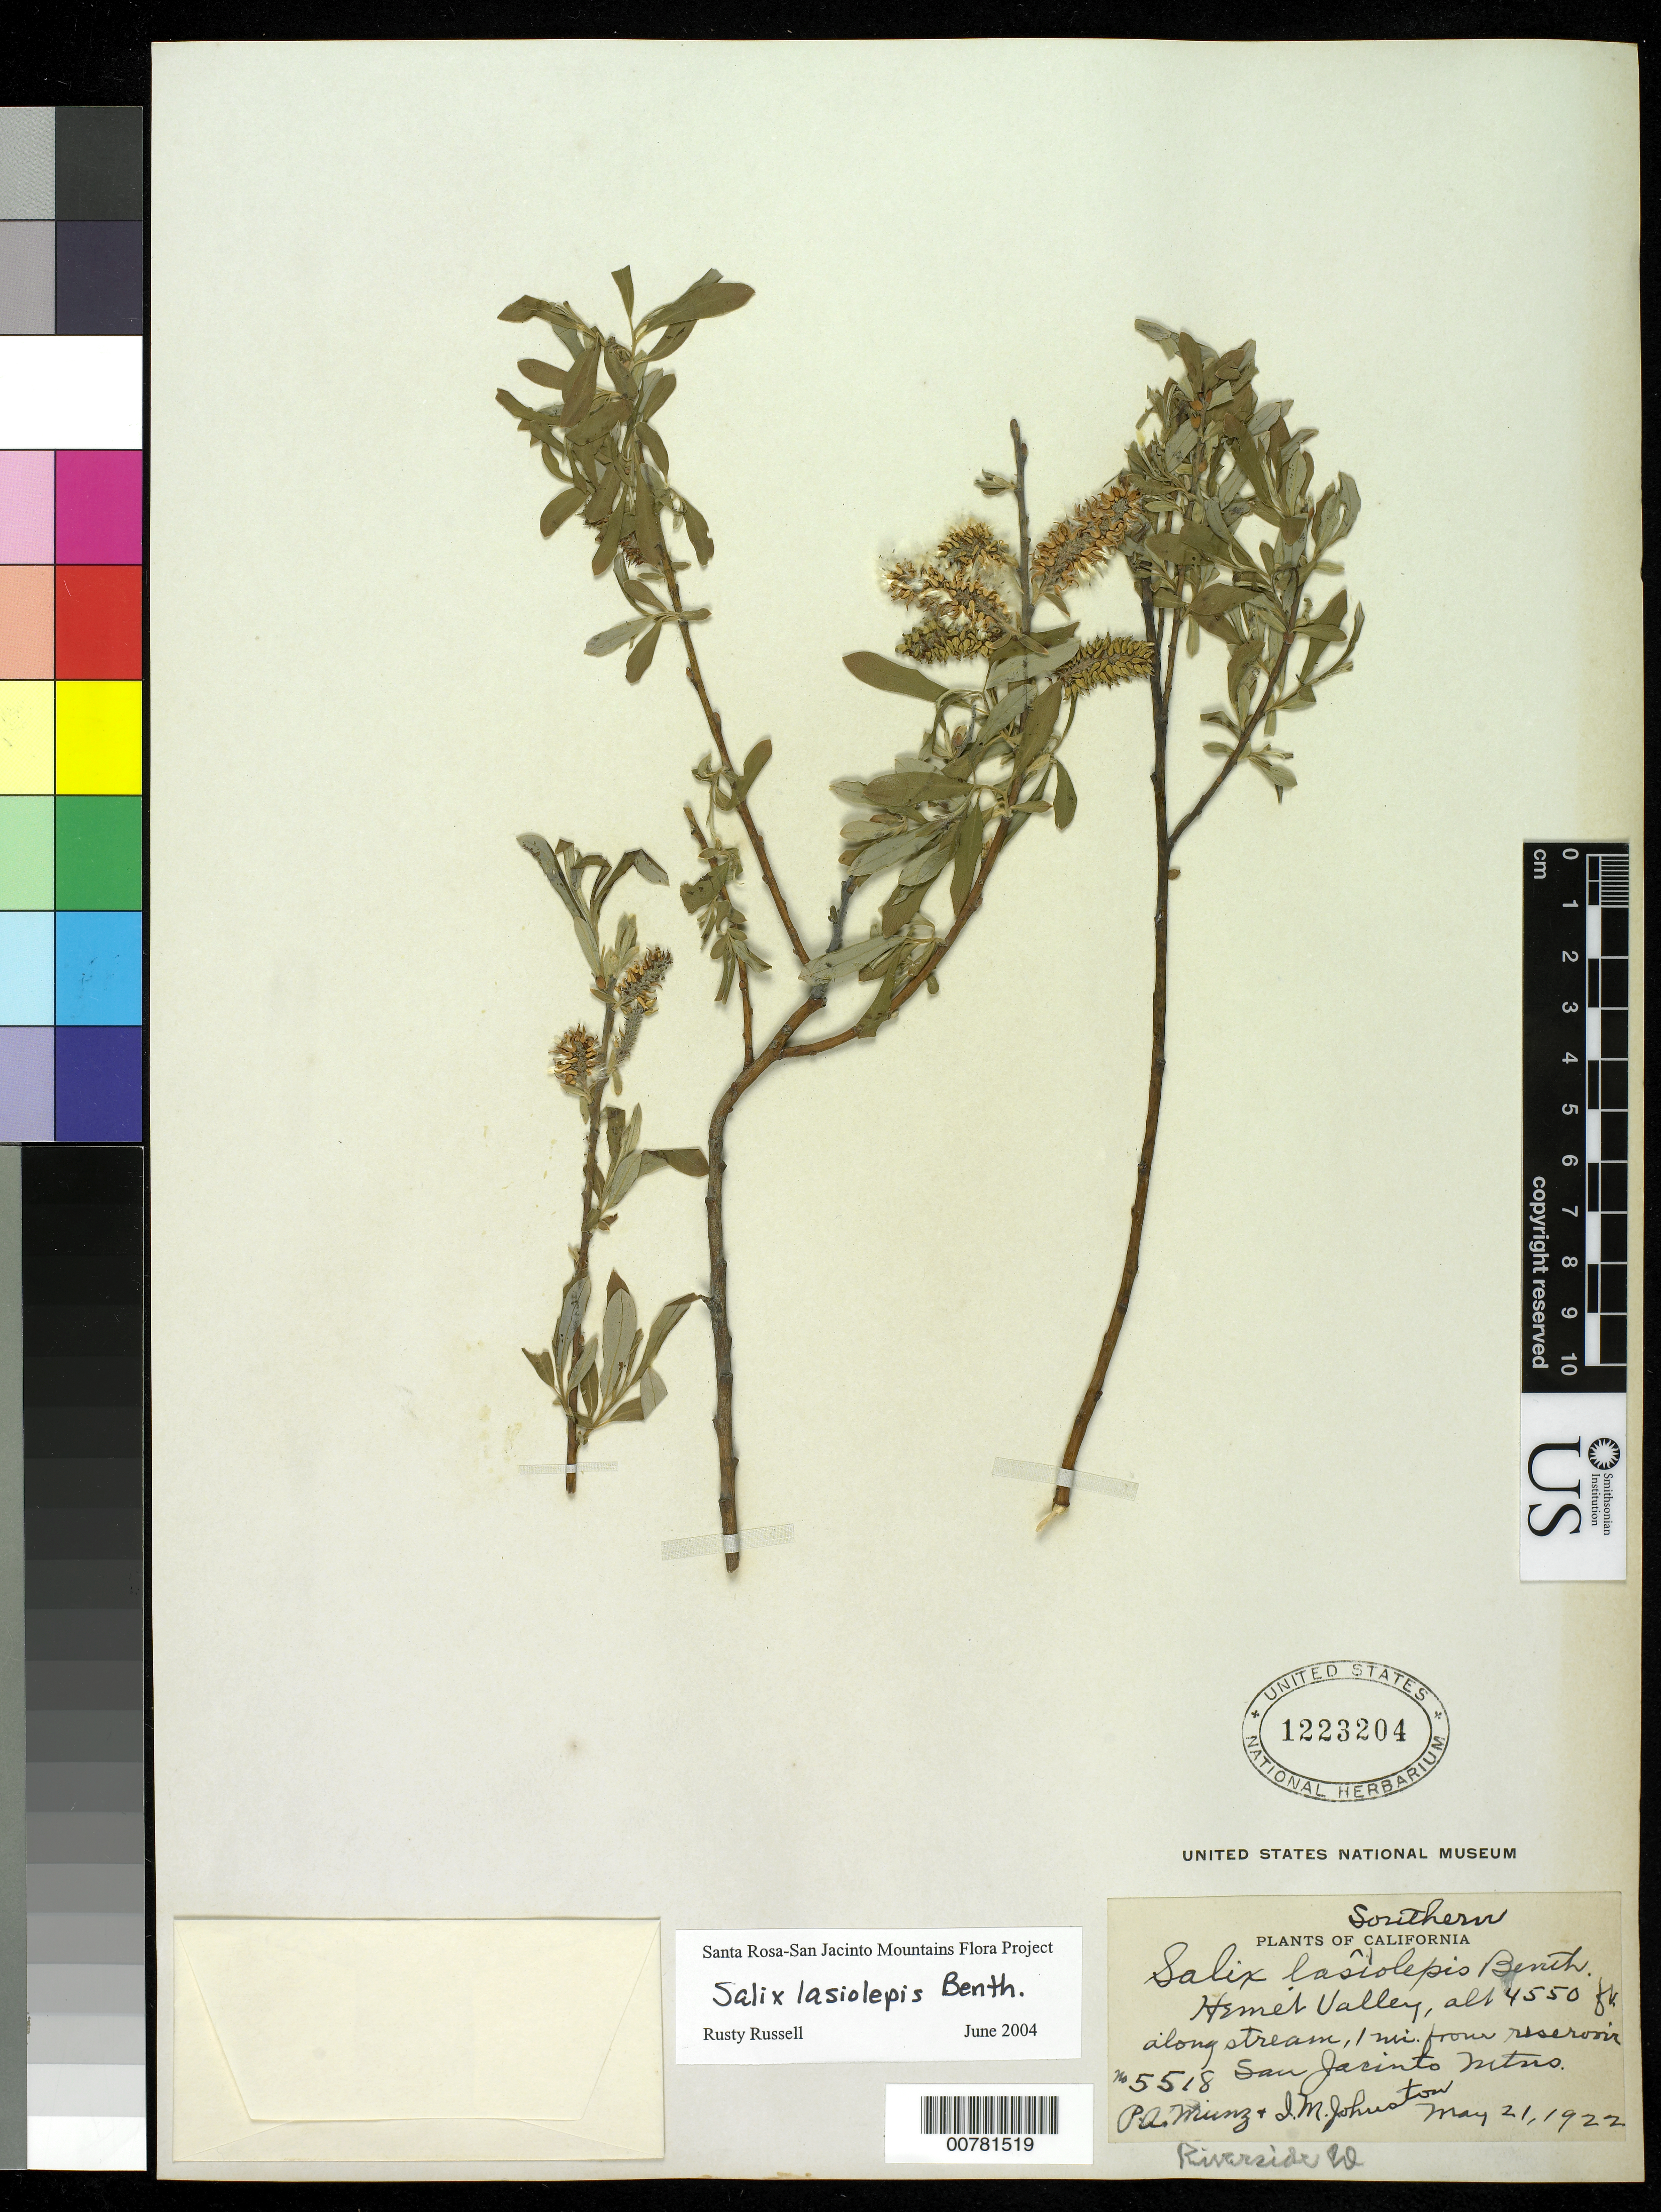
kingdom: Plantae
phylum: Tracheophyta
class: Magnoliopsida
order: Malpighiales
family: Salicaceae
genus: Salix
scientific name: Salix lasiolepis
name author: Benth.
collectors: P. A. Munz & I.M. Johnston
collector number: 5518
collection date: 1922-05-21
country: United States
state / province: California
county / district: Riverside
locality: Southern California. Hemet Valley. Along stream, 1 mi. from reservoir San Jacinto Mtns. Riverside Co.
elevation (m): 1387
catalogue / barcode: US 1223204